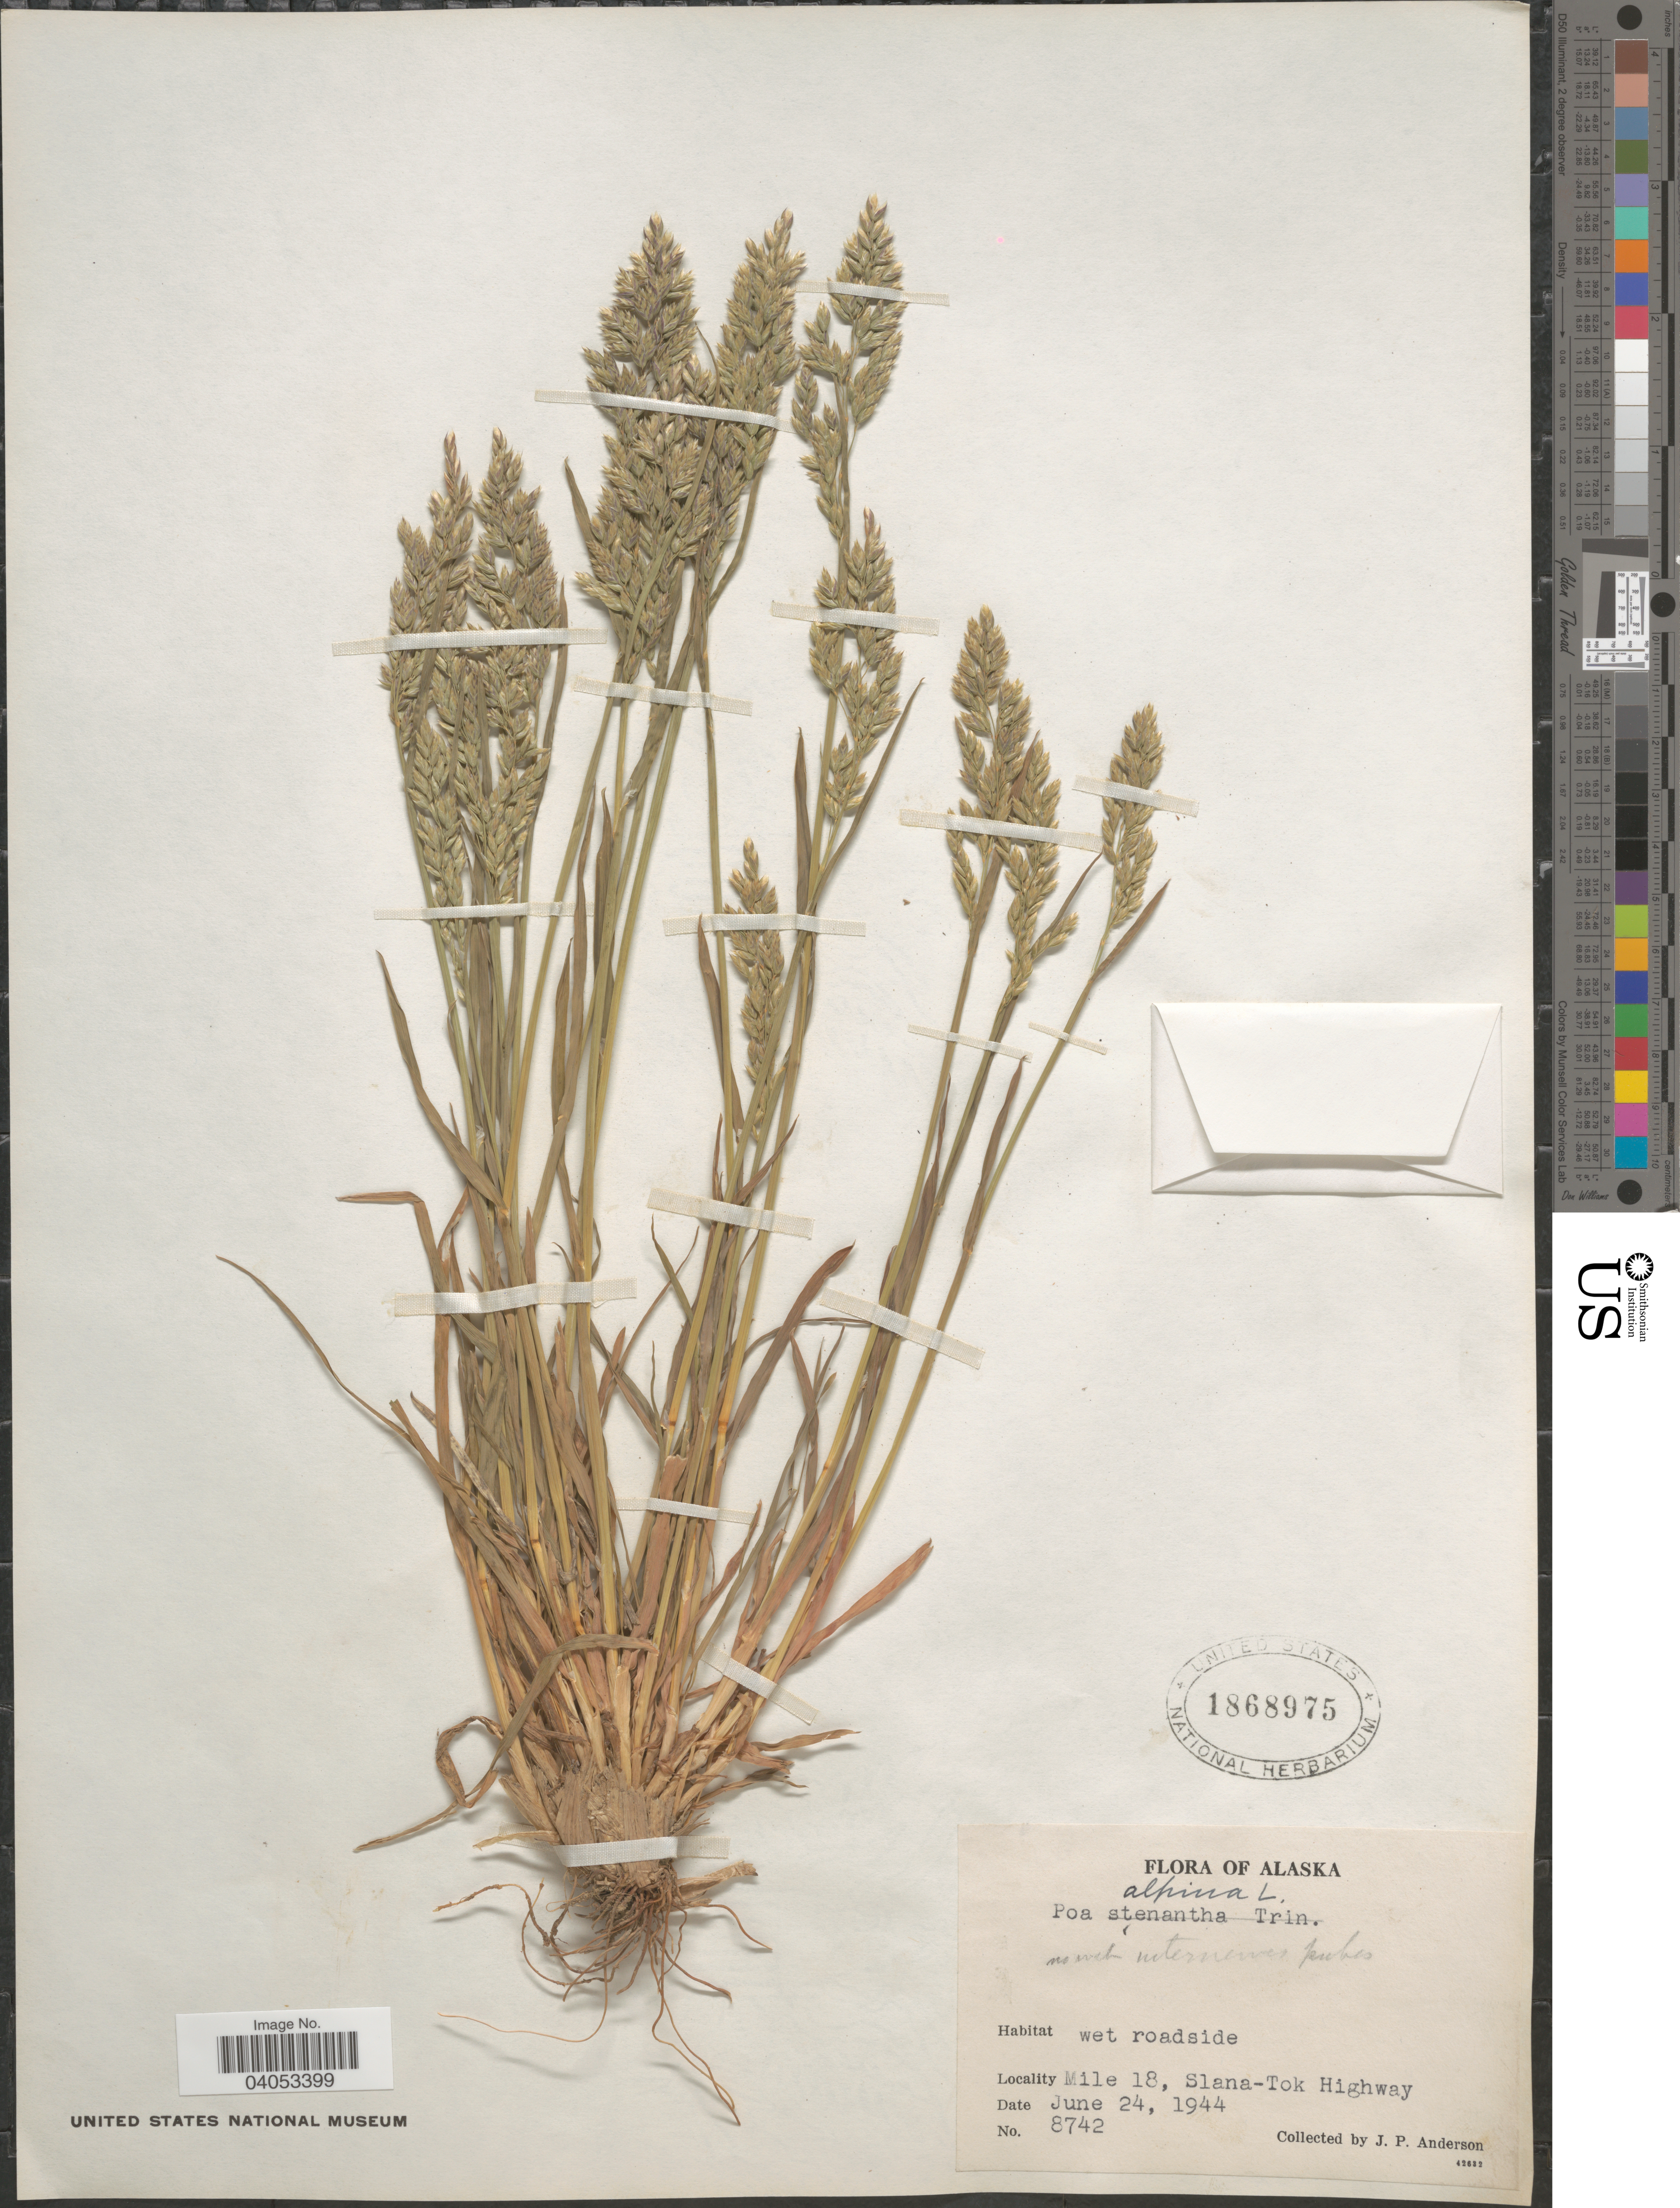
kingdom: Plantae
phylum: Tracheophyta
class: Liliopsida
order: Poales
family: Poaceae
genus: Poa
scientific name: Poa alpina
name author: L.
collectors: J. P. Anderson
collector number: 8742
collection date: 1944-06-24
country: United States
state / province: Alaska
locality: Mile 18, Slana-Tok Highway.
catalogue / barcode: US 1868975